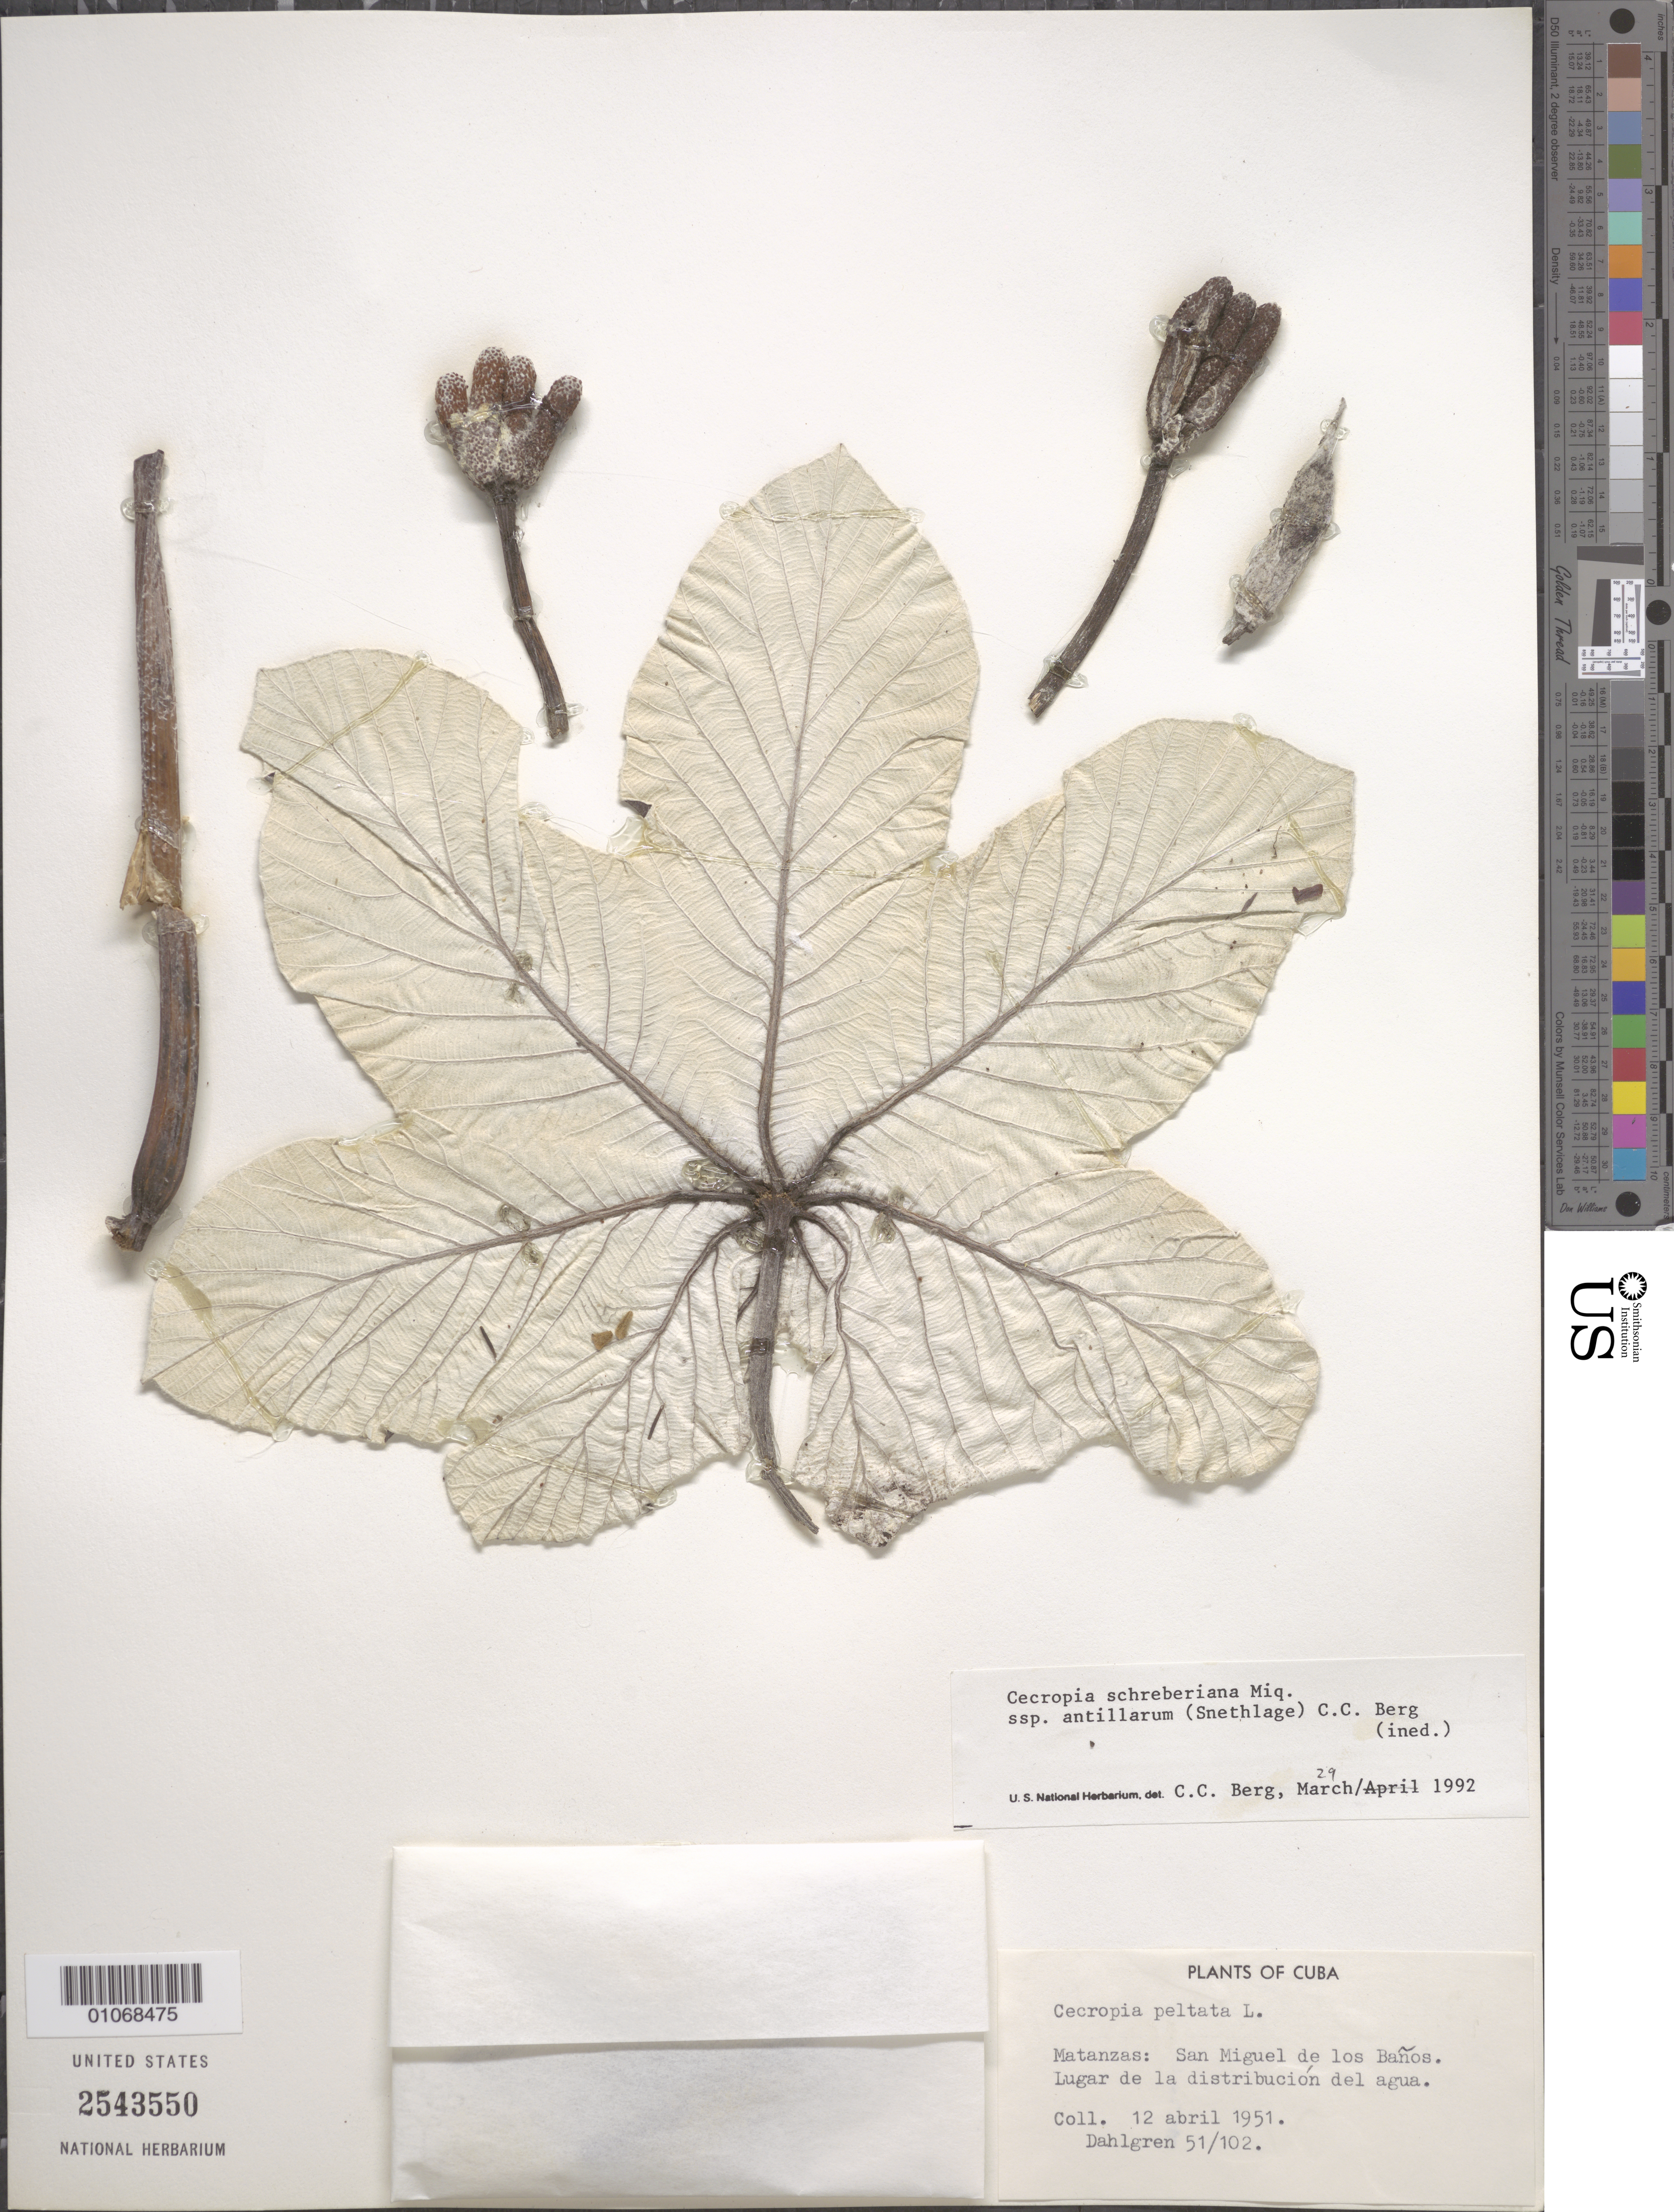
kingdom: Plantae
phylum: Tracheophyta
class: Magnoliopsida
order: Rosales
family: Urticaceae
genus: Cecropia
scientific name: Cecropia schreberiana subsp. antillarum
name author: (Snethl.) C.C. Berg & P. Franco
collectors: B. E. Dahlgren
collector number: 51/102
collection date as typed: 12 Apr 1951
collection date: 1951-04-12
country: Cuba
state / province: Matanzas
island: Cuba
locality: San Miguel de Los Banos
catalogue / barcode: US 2543550